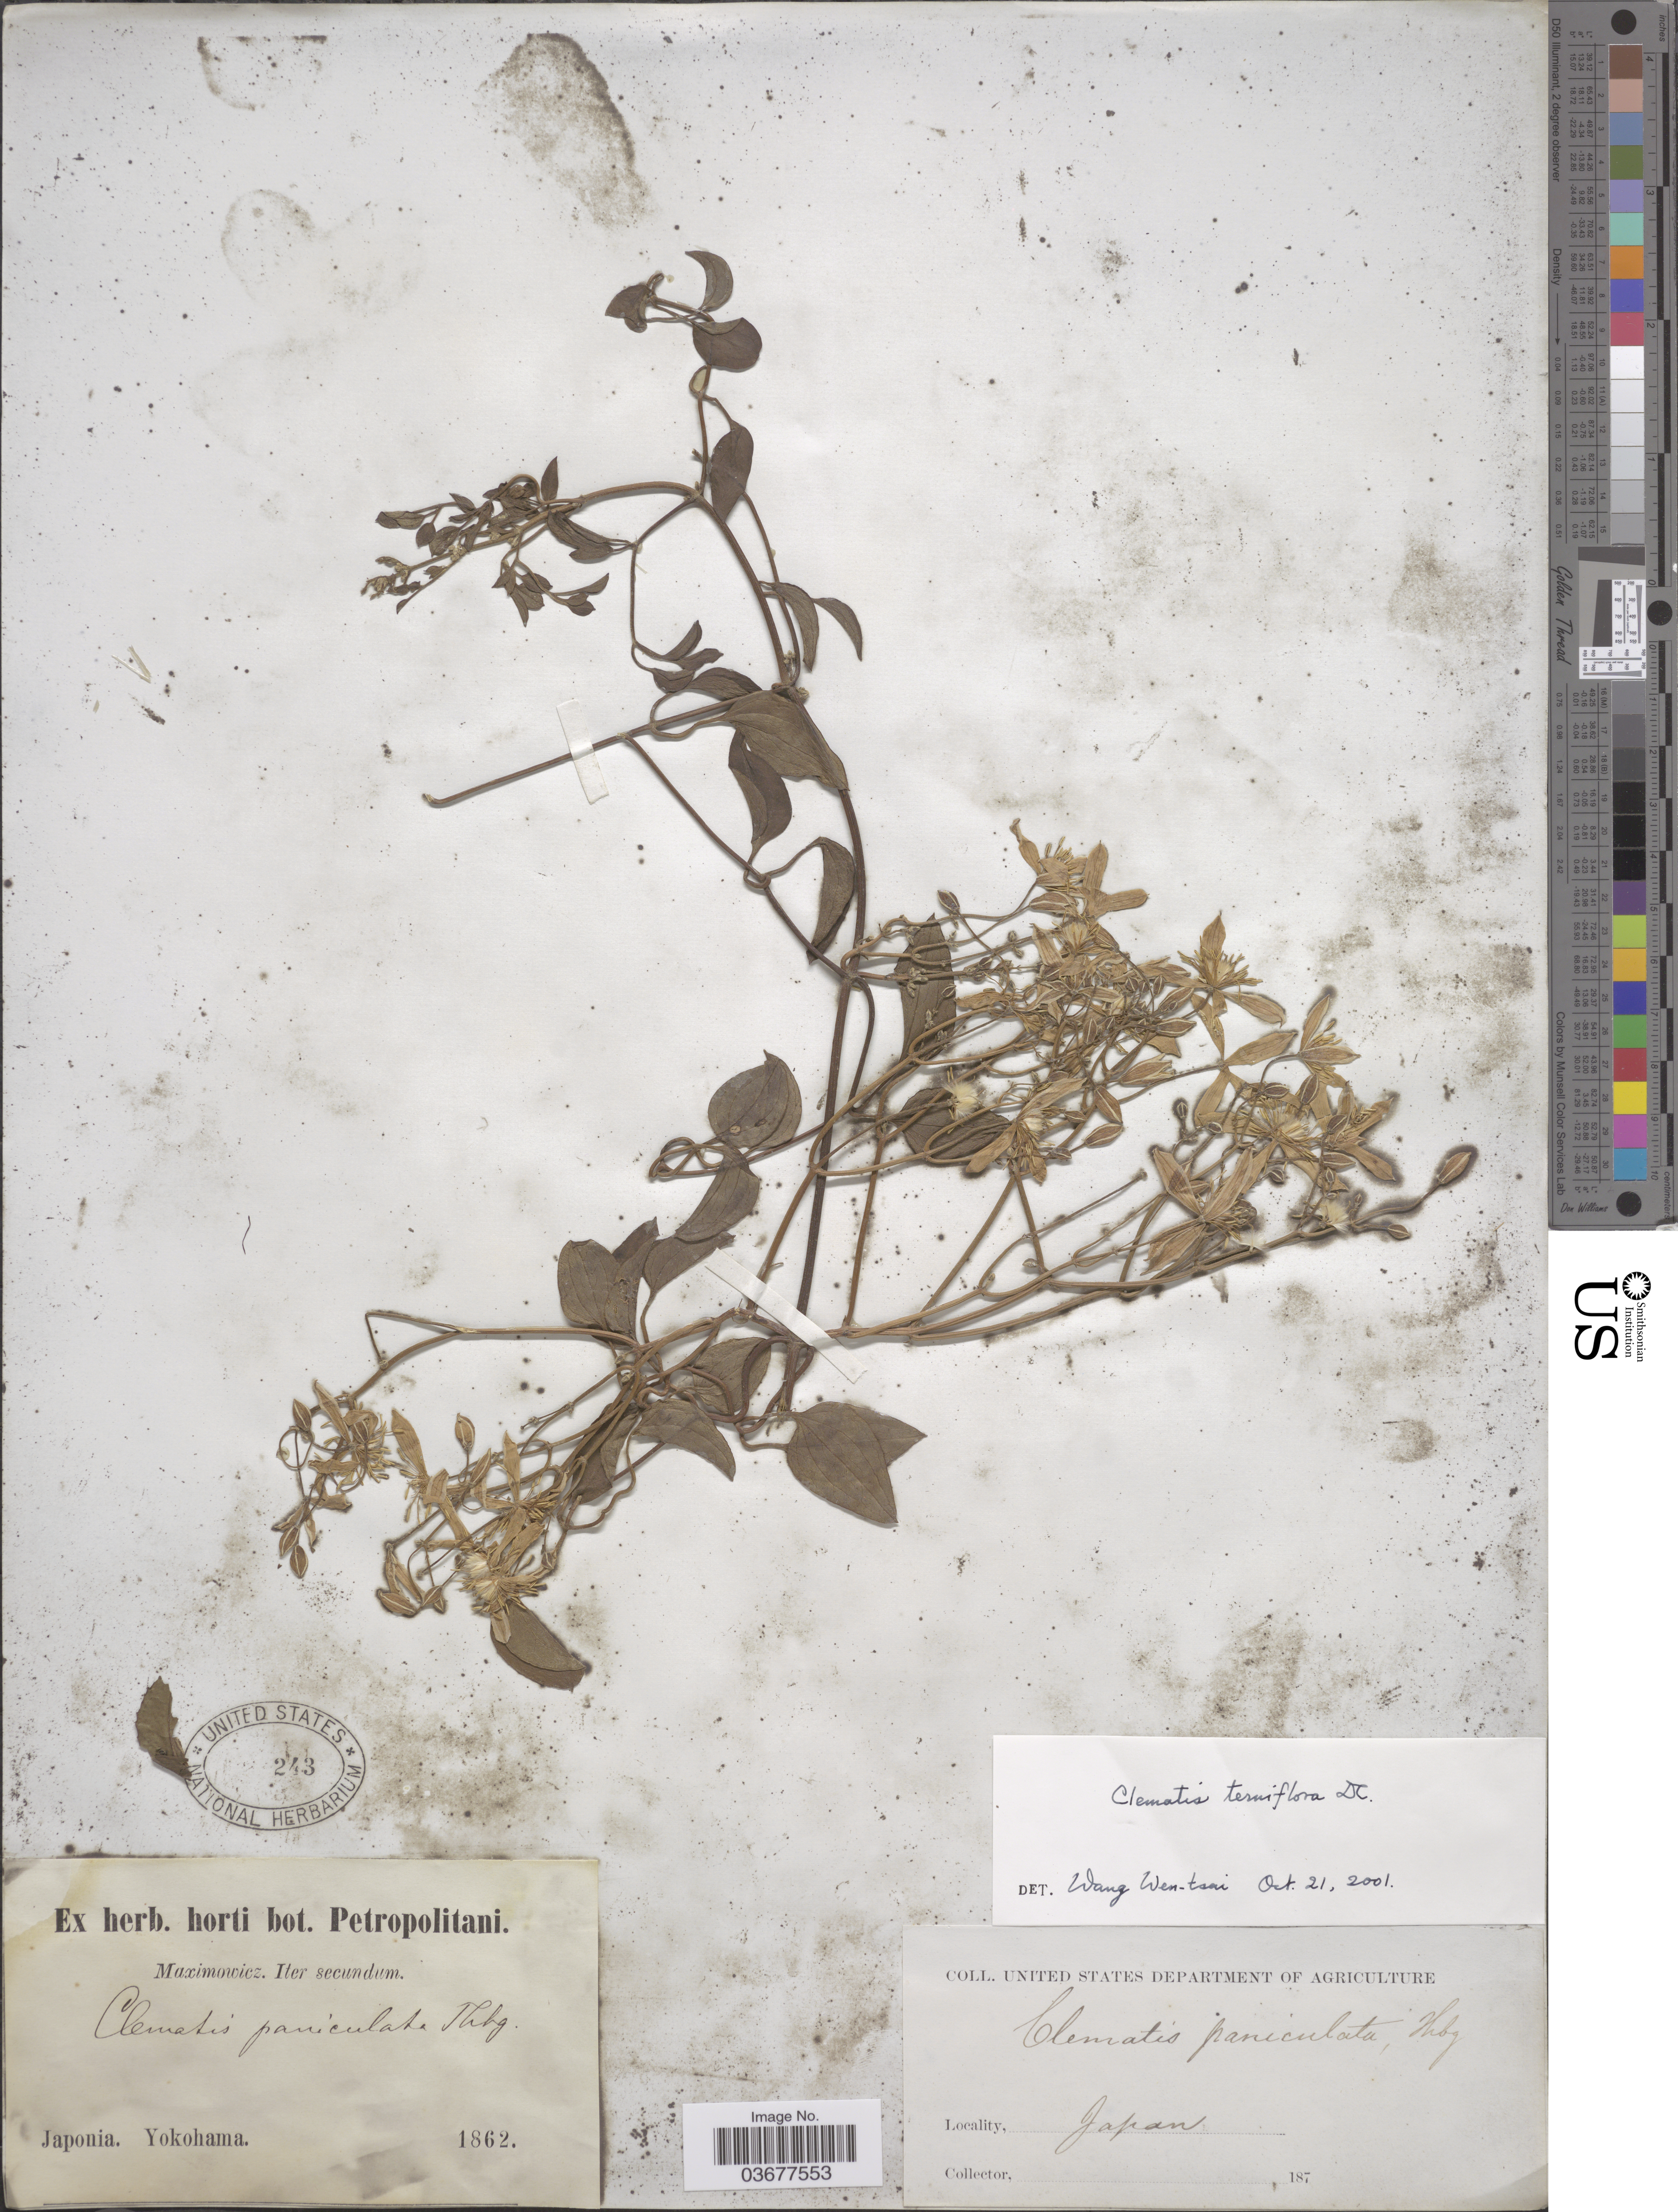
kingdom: Plantae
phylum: Tracheophyta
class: Magnoliopsida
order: Ranunculales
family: Ranunculaceae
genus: Clematis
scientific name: Clematis terniflora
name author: DC.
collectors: Maximowicz, --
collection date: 1862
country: Japan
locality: Yokohama.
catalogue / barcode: US 243